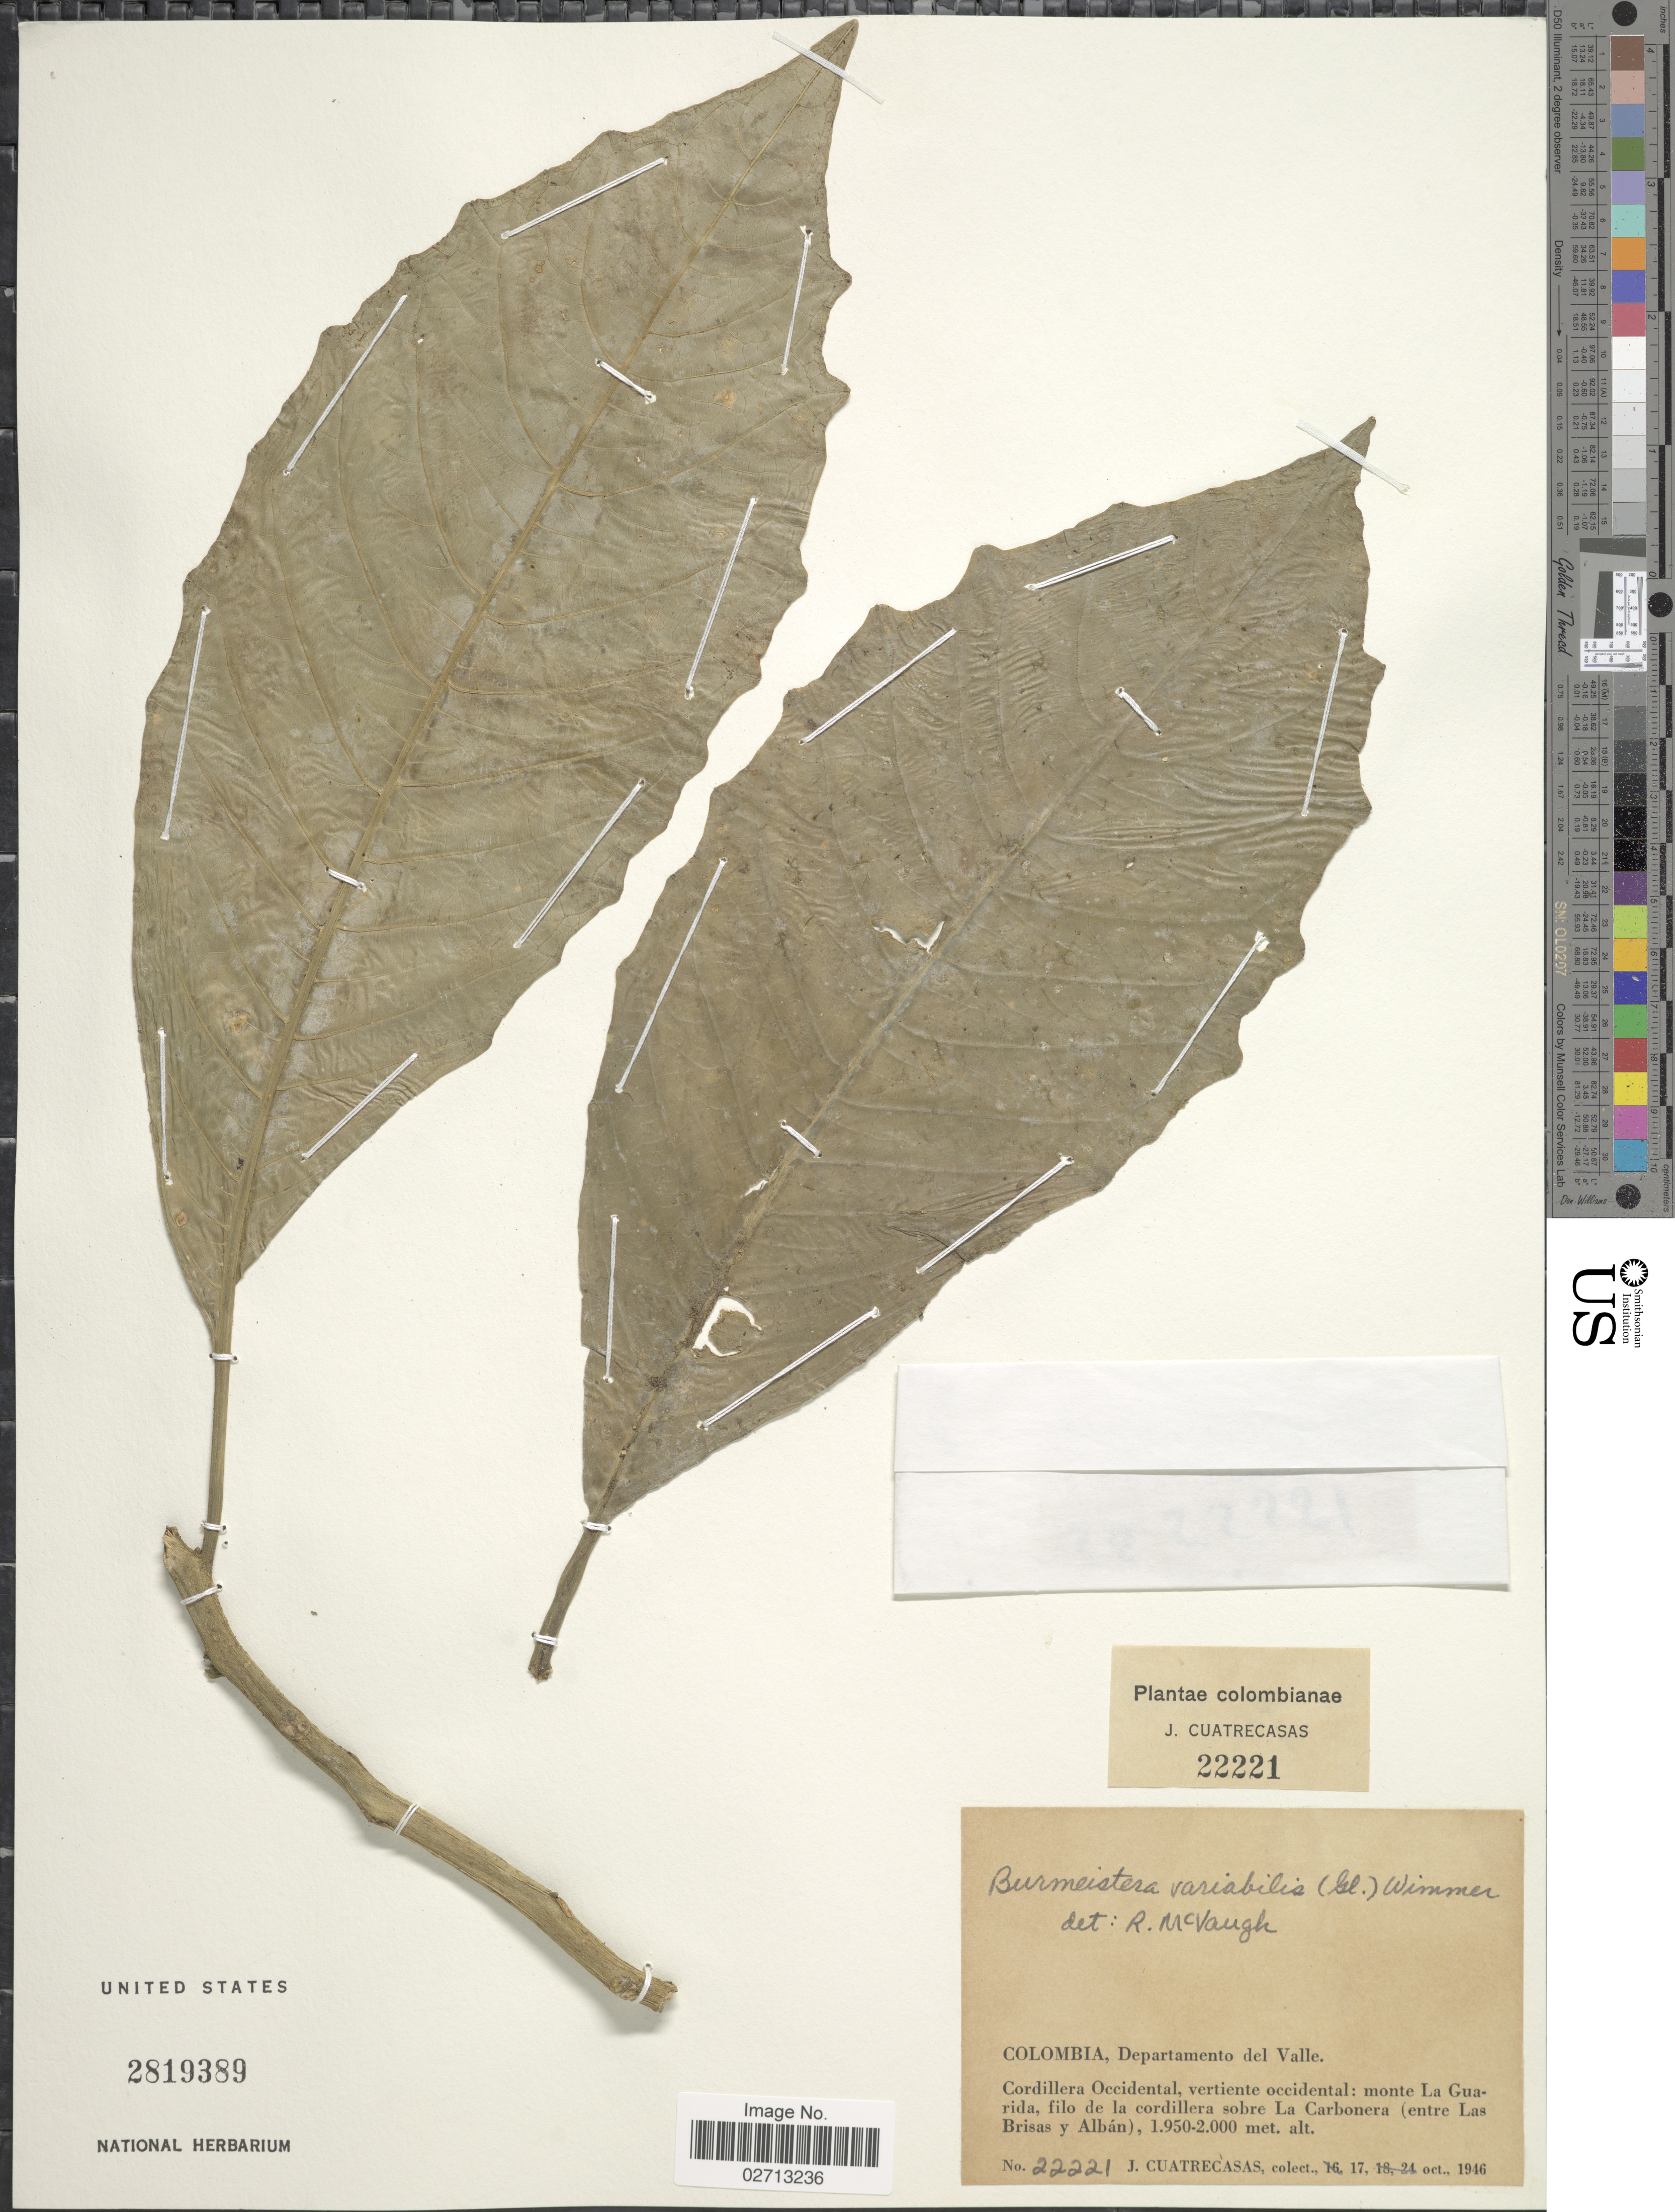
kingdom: Plantae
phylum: Tracheophyta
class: Magnoliopsida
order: Asterales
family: Campanulaceae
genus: Burmeistera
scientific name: Burmeistera variabilis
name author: E. Wimm.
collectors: J. Cuatrecasas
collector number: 22221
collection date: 1946-10-17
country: Colombia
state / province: Valle del Cauca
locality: Departamento del Valle. Cordillera Occidental, vertiente occidental: monte La Guarida, filo de la cordillera sobra La Carbonera (entre Las Brisas y Albán).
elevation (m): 1950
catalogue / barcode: US 2819389